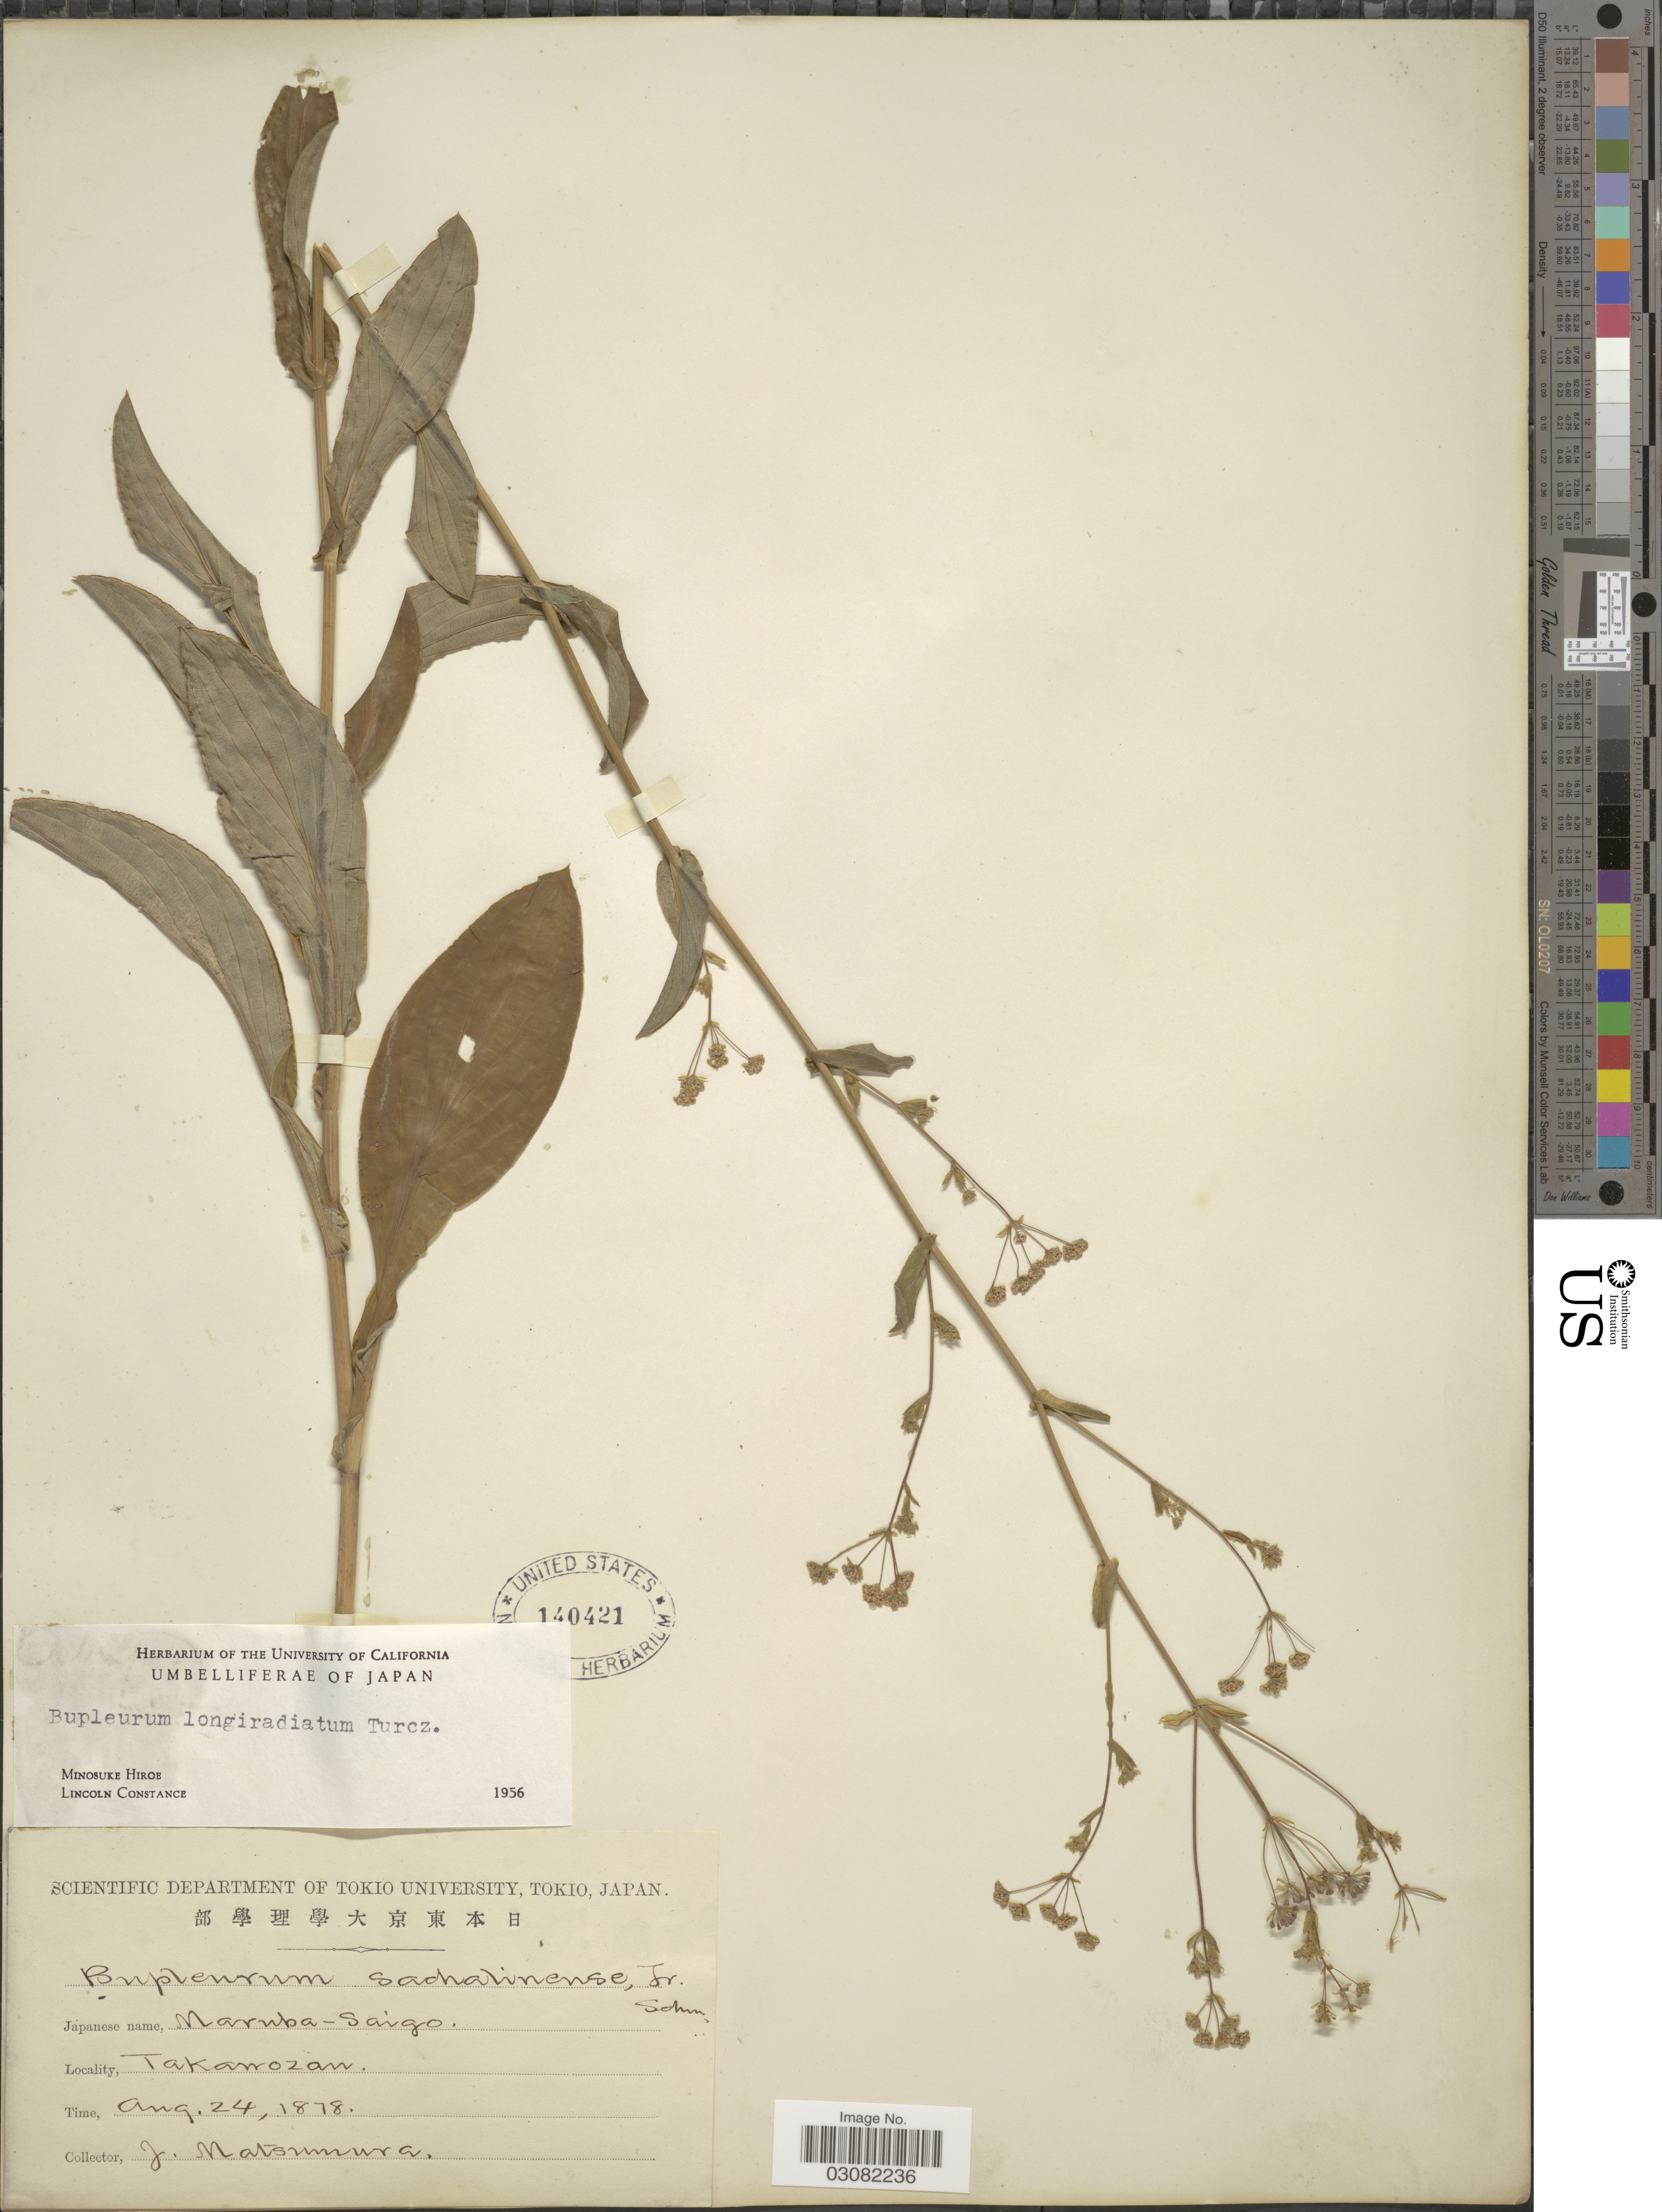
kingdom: Plantae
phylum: Tracheophyta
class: Magnoliopsida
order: Apiales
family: Apiaceae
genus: Bupleurum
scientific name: Bupleurum longiradiatum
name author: Turcz.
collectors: J. Matsumura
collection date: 1878-08-24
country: Japan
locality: Takanozan.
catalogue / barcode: US 140421